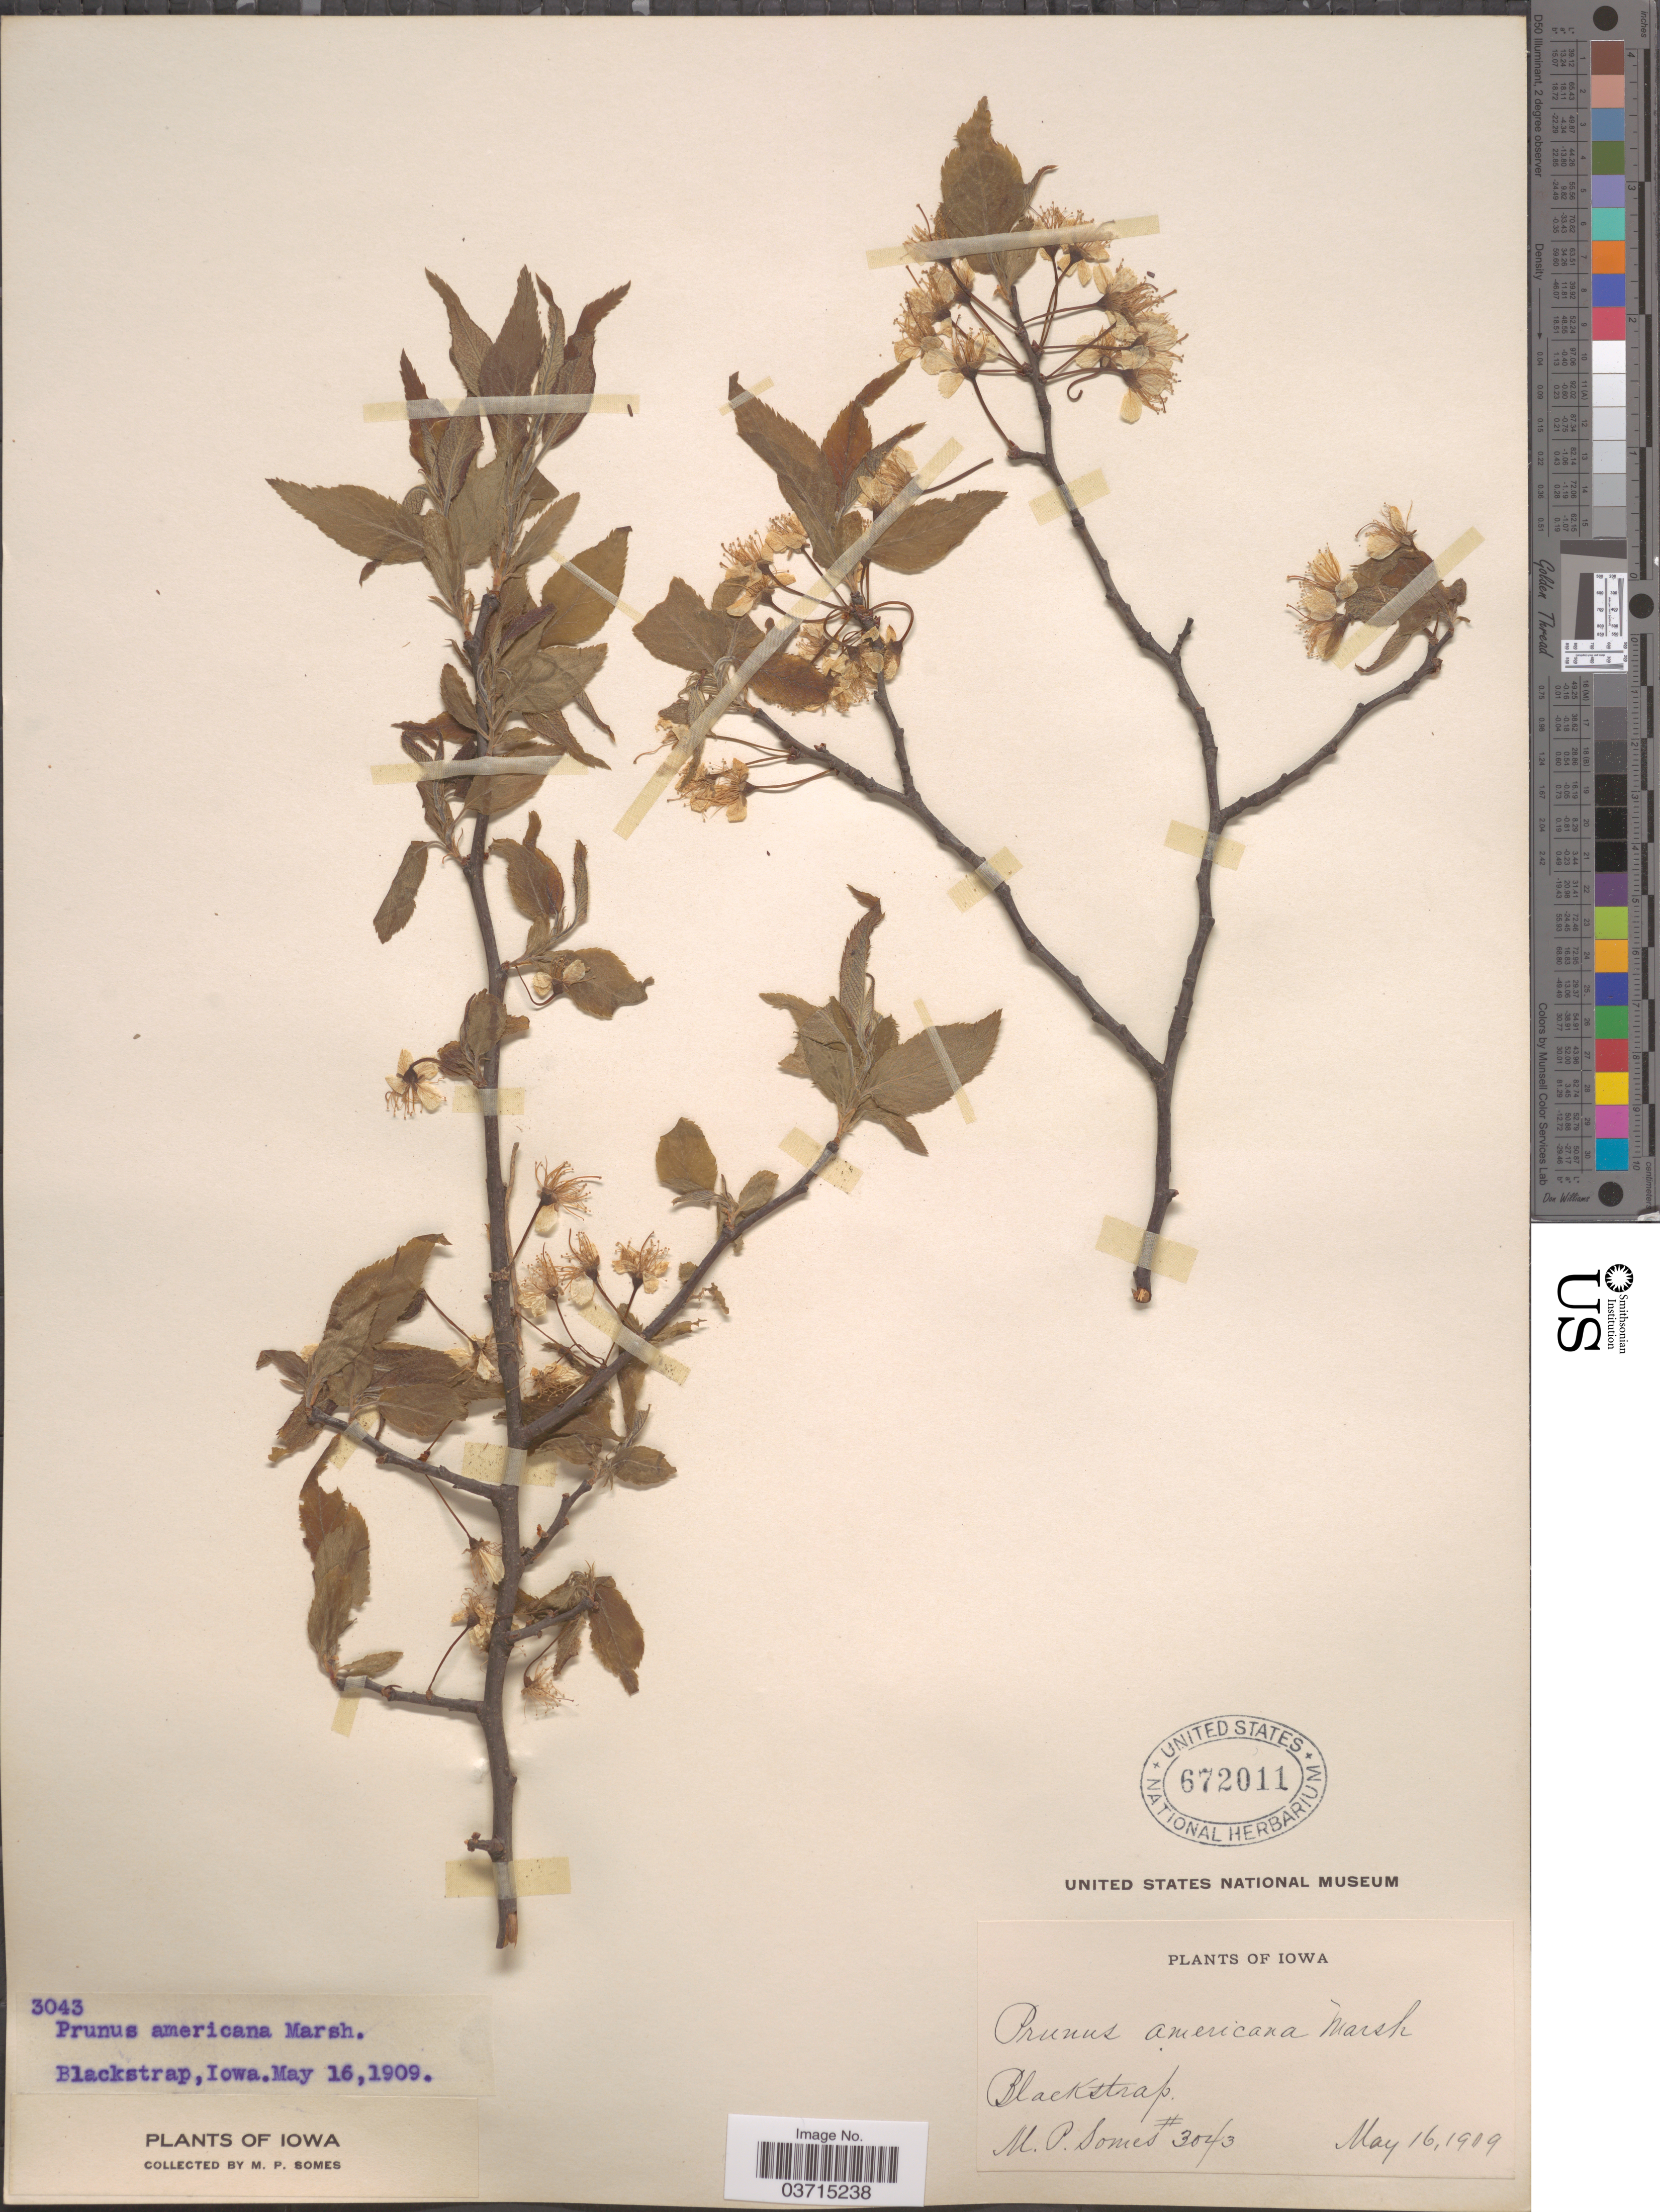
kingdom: Plantae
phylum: Tracheophyta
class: Magnoliopsida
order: Rosales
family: Rosaceae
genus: Prunus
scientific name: Prunus americana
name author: Marshall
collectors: M. Somes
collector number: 3043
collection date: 1909-05-16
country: United States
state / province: Iowa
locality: Blackstrap.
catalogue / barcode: US 672011